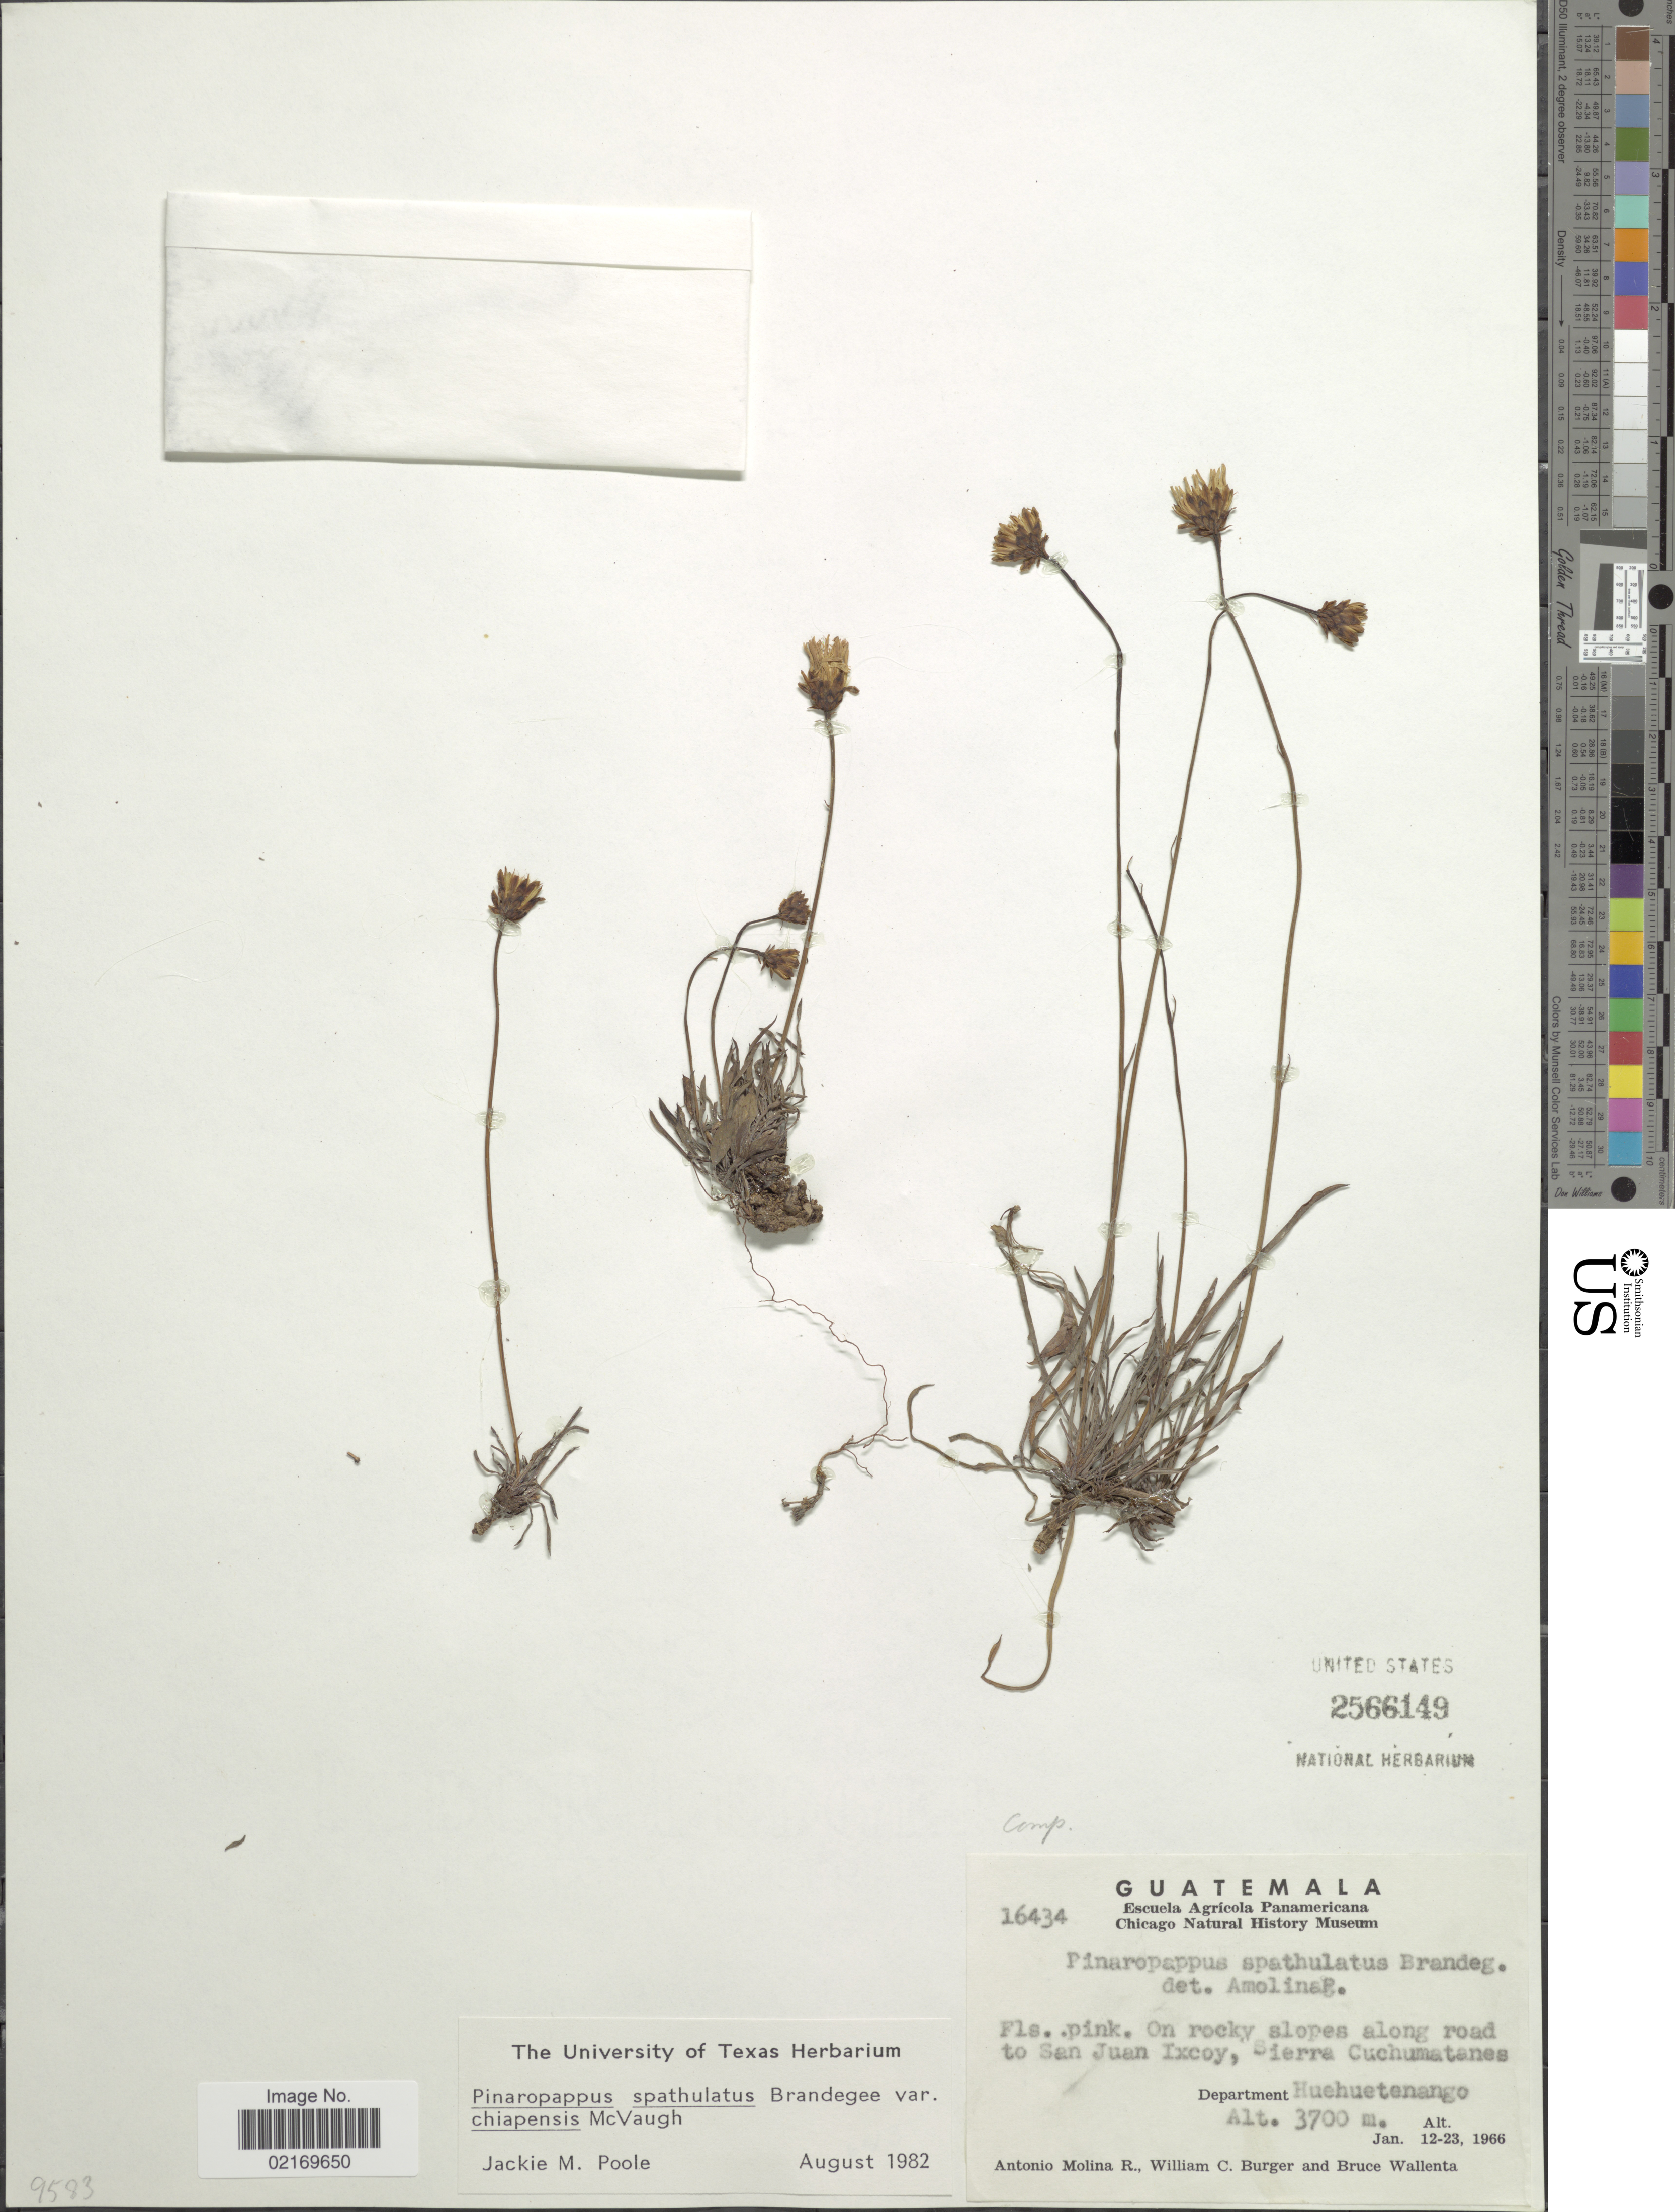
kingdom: Plantae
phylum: Tracheophyta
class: Magnoliopsida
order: Asterales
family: Asteraceae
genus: Pinaropappus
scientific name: Pinaropappus spathulatus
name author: Brandegee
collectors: A. Molina R., W. Burger & B. Wallenta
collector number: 16434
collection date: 1966-01-12/1966-01-23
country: Guatemala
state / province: Huehuetenango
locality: Slopes along road to San Juan Ixcoy, Sierra Cuchumatanes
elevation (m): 3700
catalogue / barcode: US 2566149